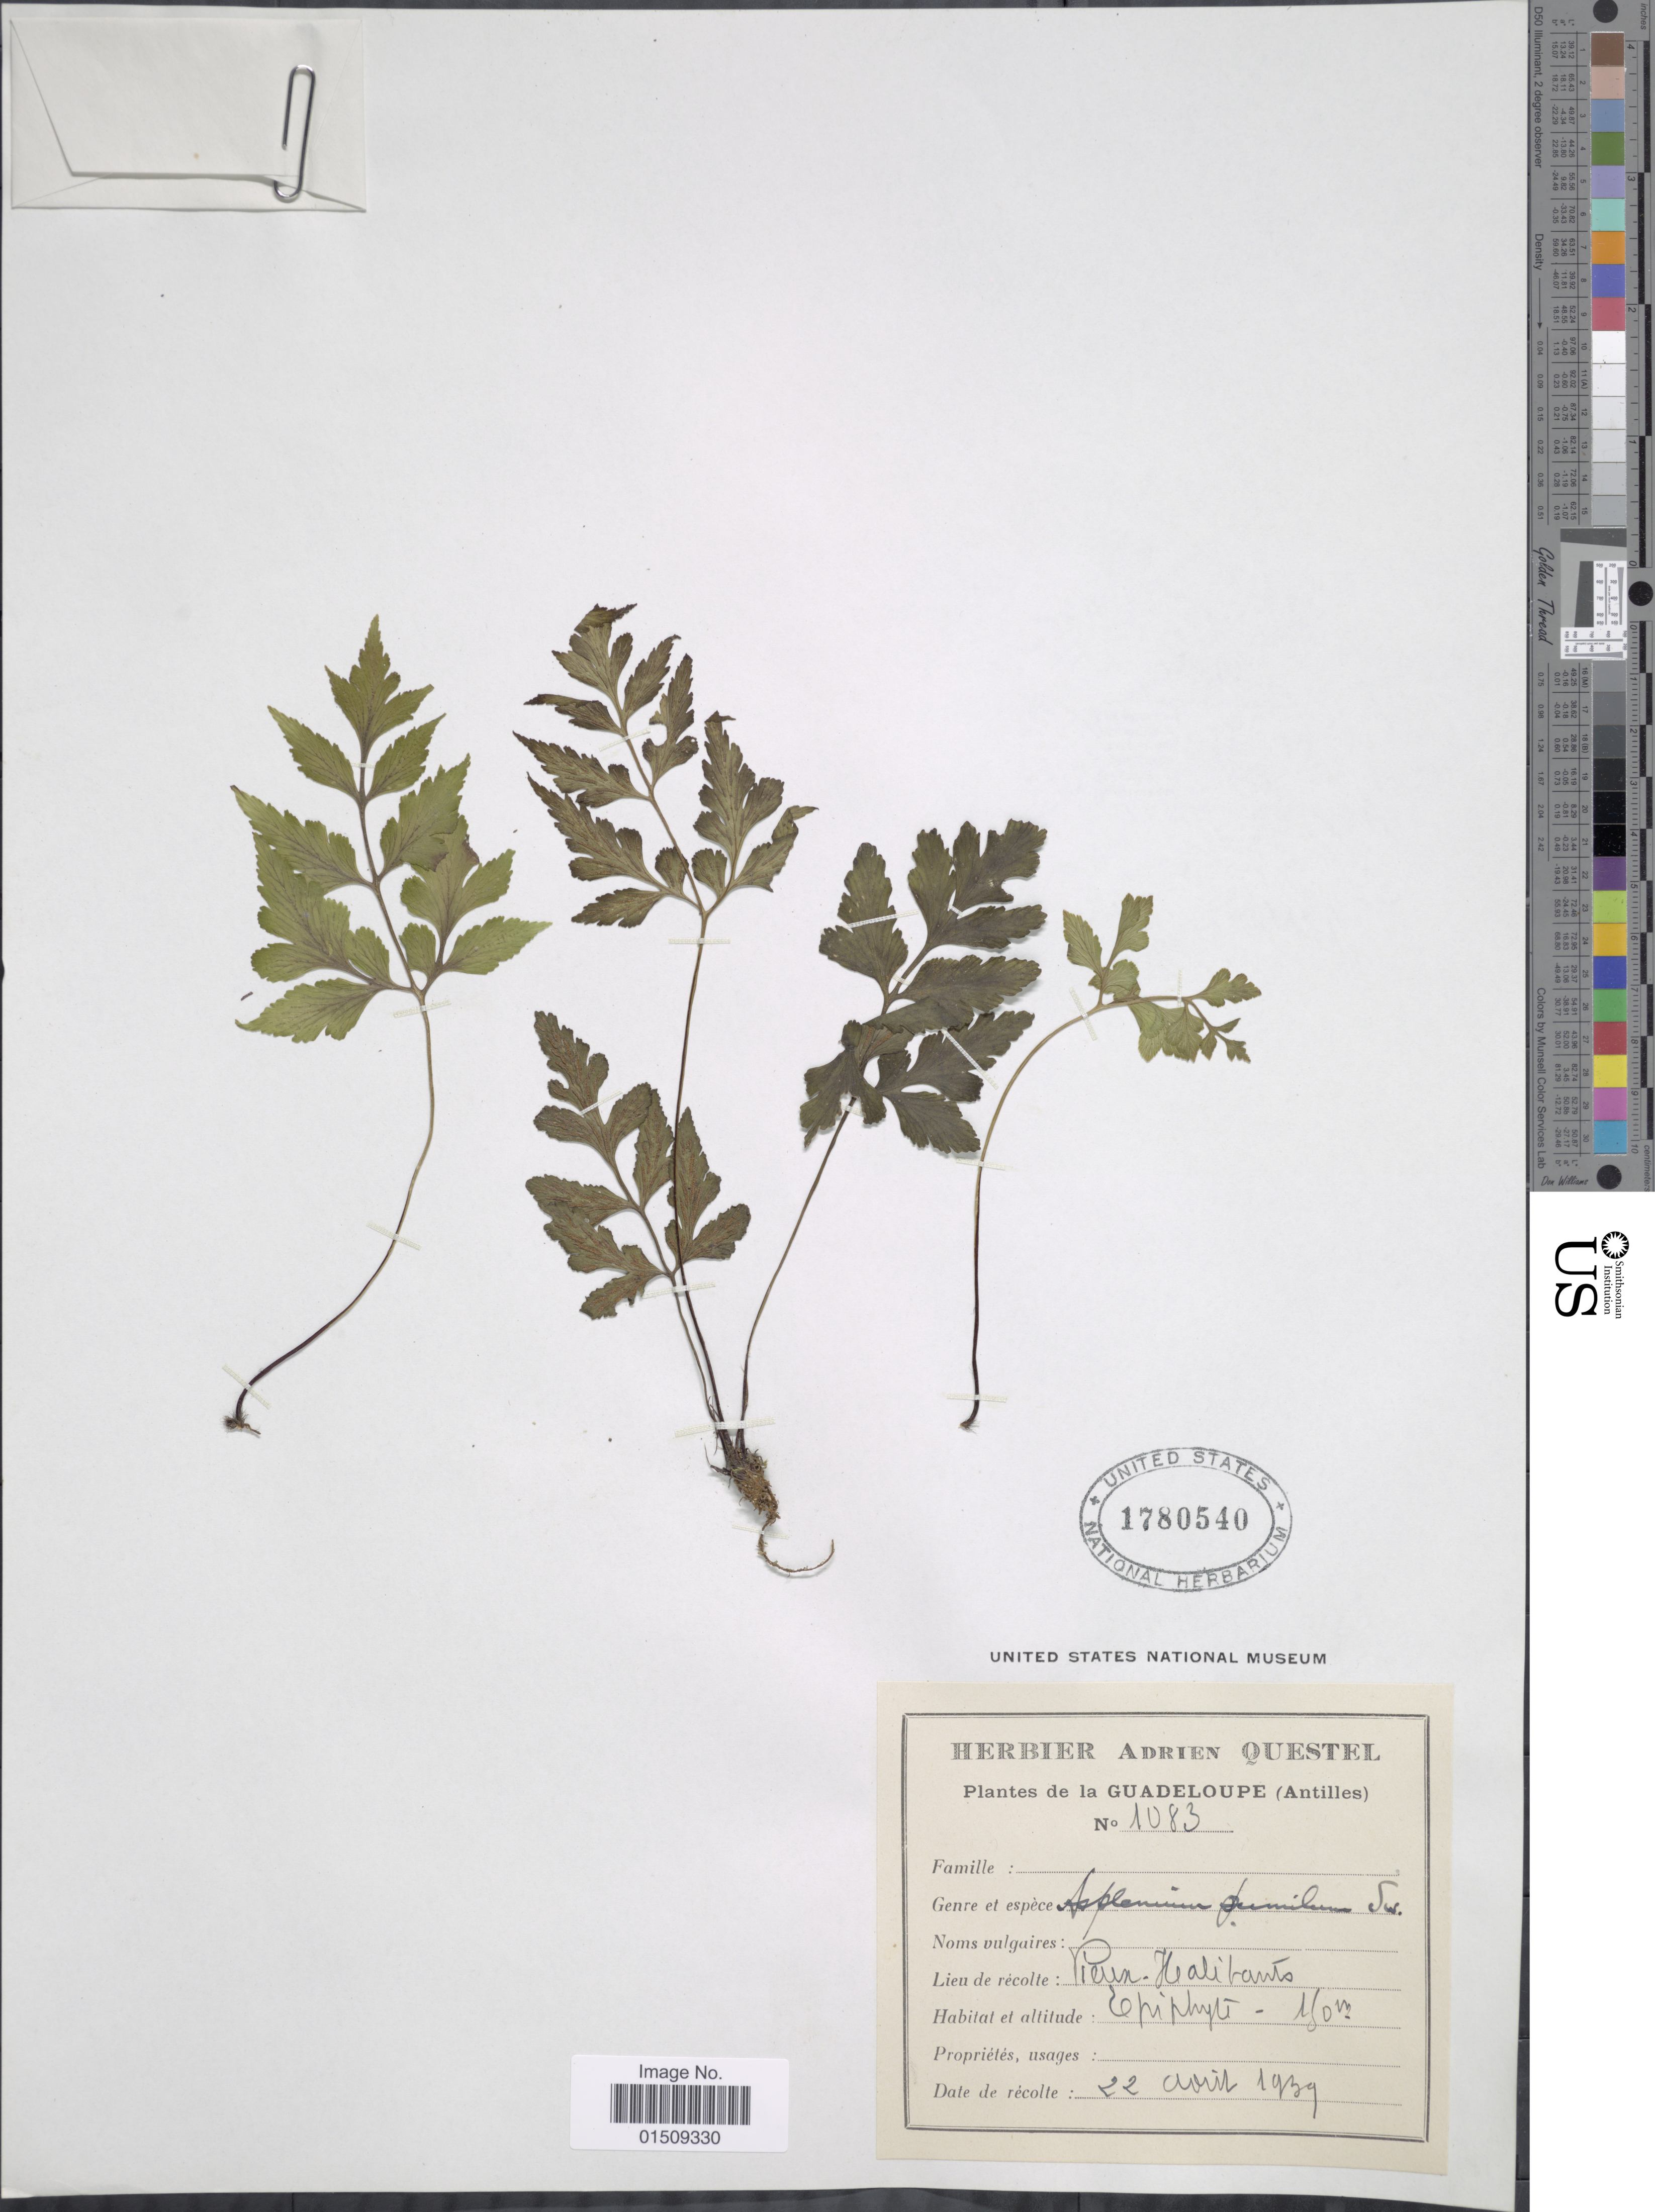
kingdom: Plantae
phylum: Tracheophyta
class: Polypodiopsida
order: Polypodiales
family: Aspleniaceae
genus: Asplenium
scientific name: Asplenium pumilum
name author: Sw.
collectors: ex herb. A. Questal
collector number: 1083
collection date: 1939-04-22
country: Guadeloupe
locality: Vieux Habitants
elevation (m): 150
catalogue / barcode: US 1780540